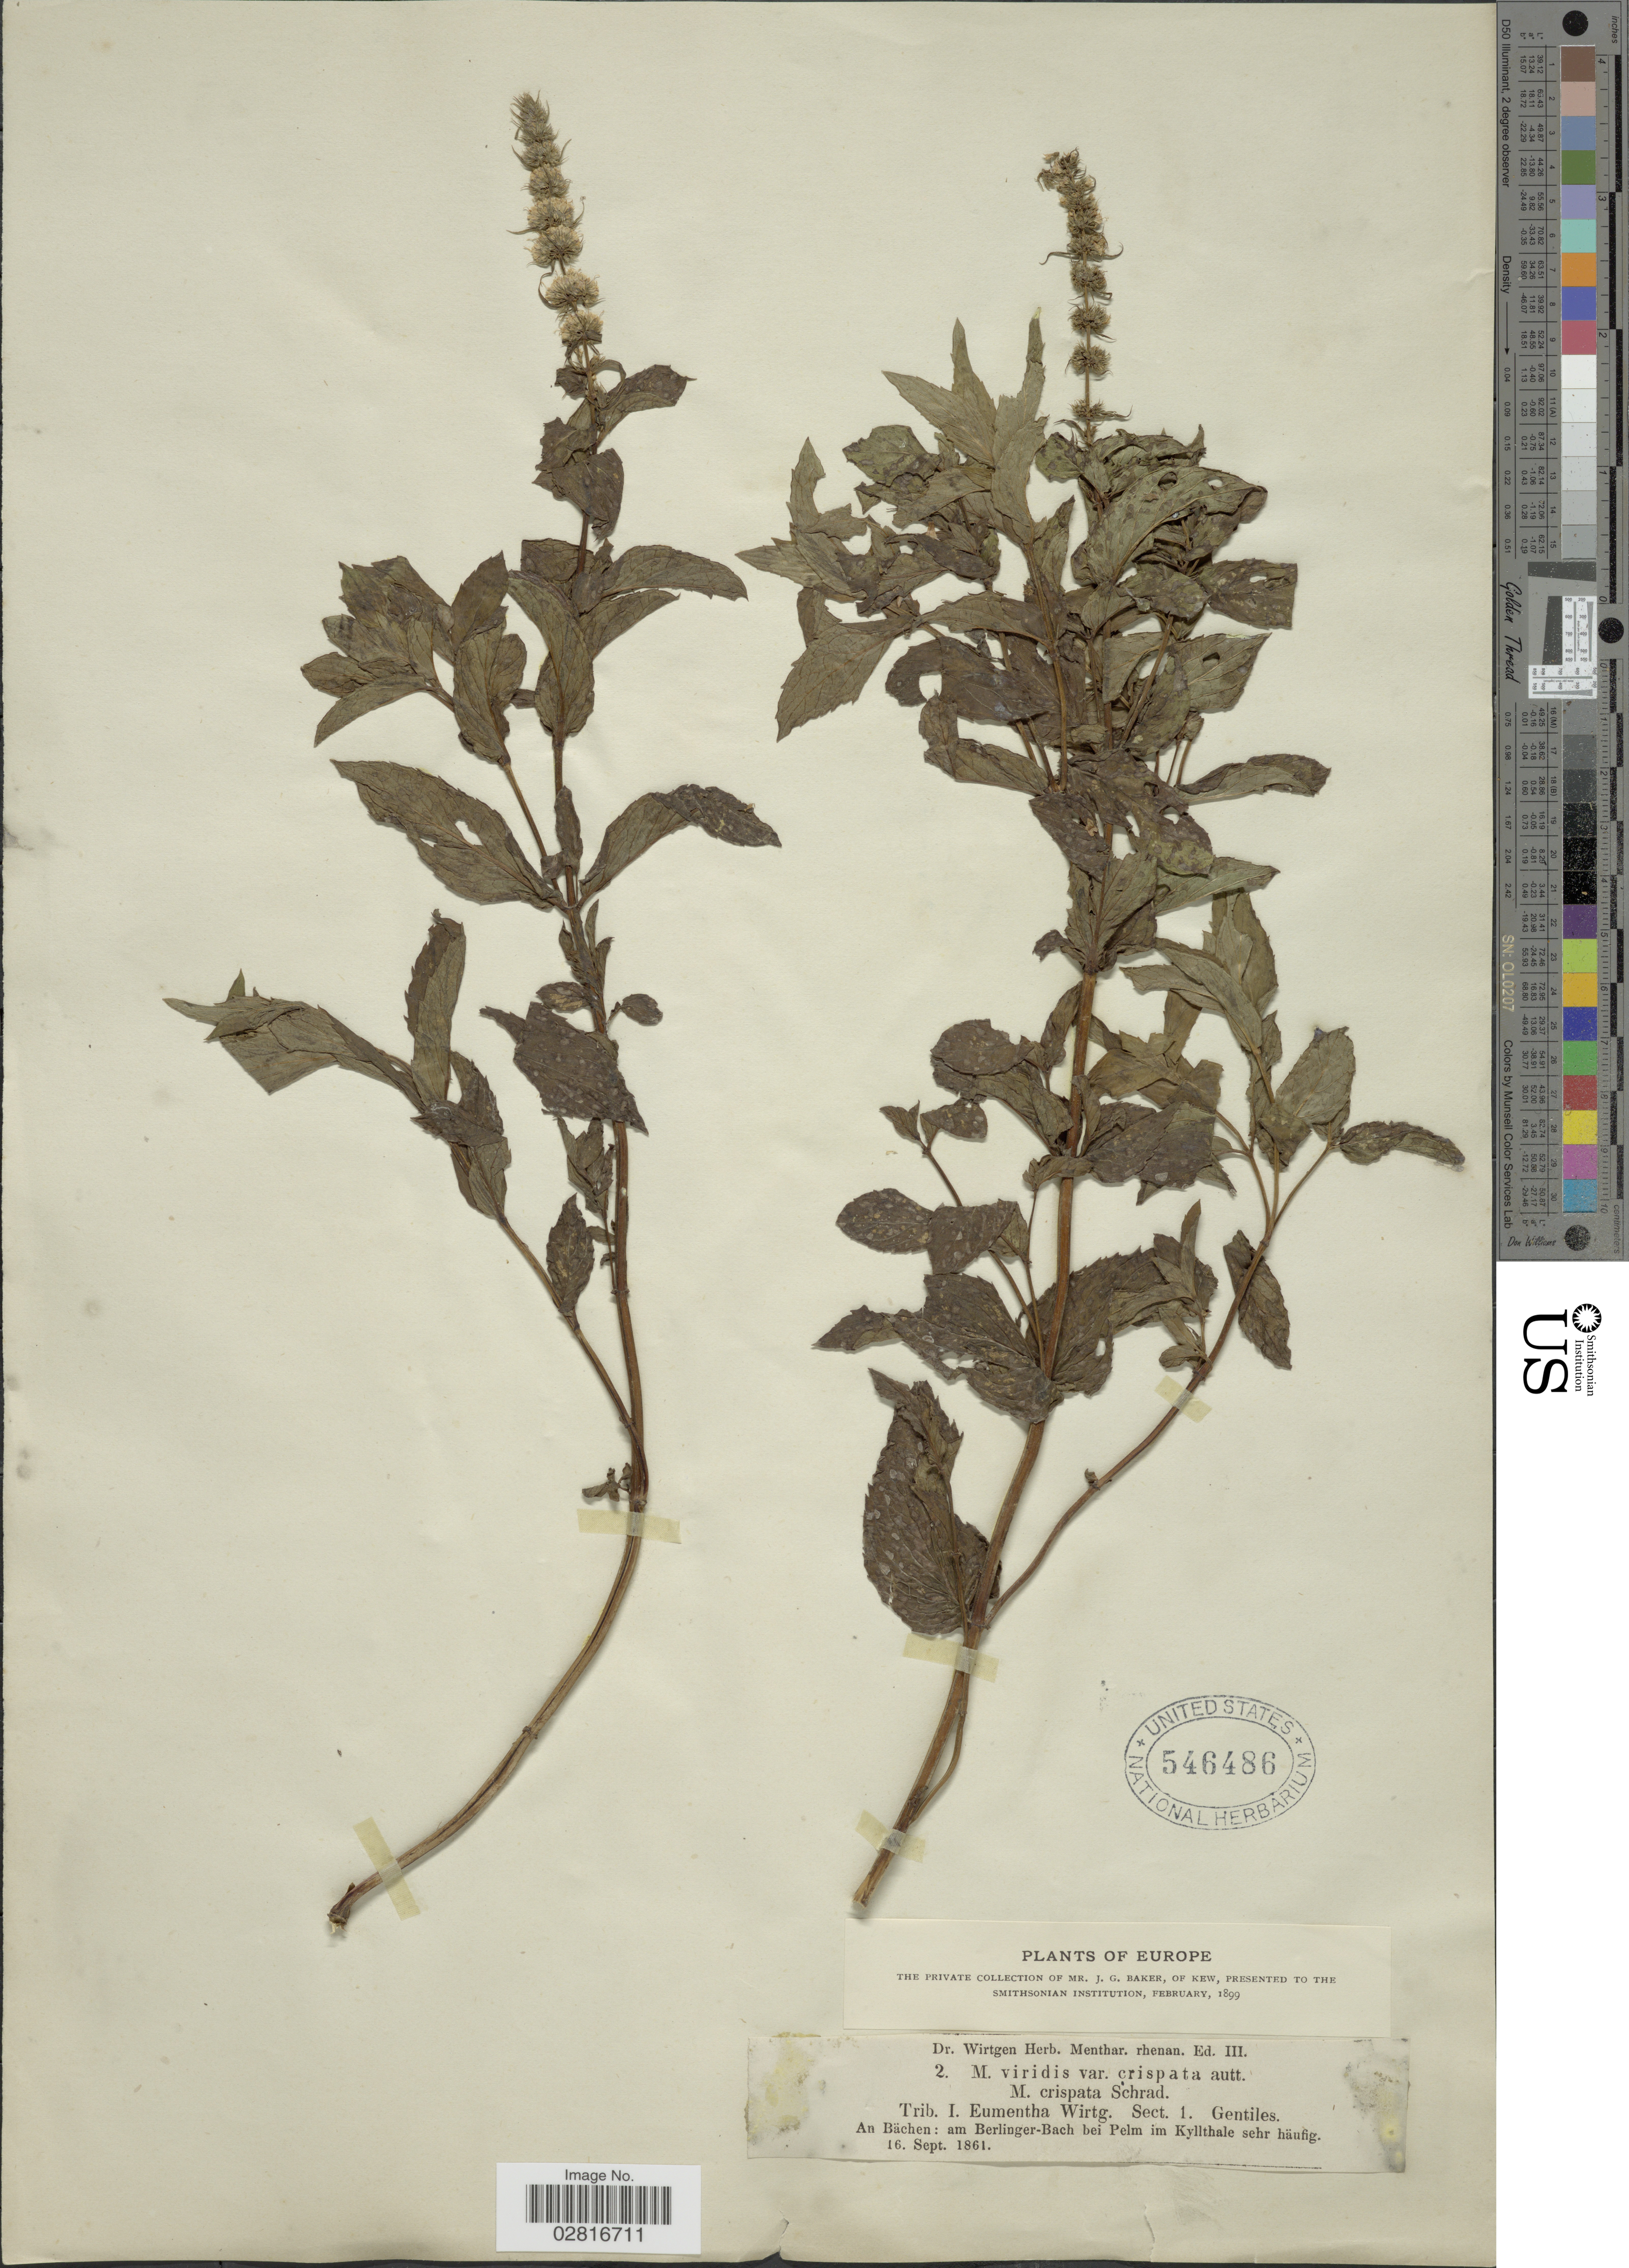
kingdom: Plantae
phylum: Tracheophyta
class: Magnoliopsida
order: Lamiales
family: Lamiaceae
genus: Mentha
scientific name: Mentha spicata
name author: L.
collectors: J. G. Baker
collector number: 2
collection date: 1861-09-16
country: Germany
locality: Europe. An Bächen: am Berlinger-Bach bei Pelm im Kyllthale sehr häufig.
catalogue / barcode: US 546486